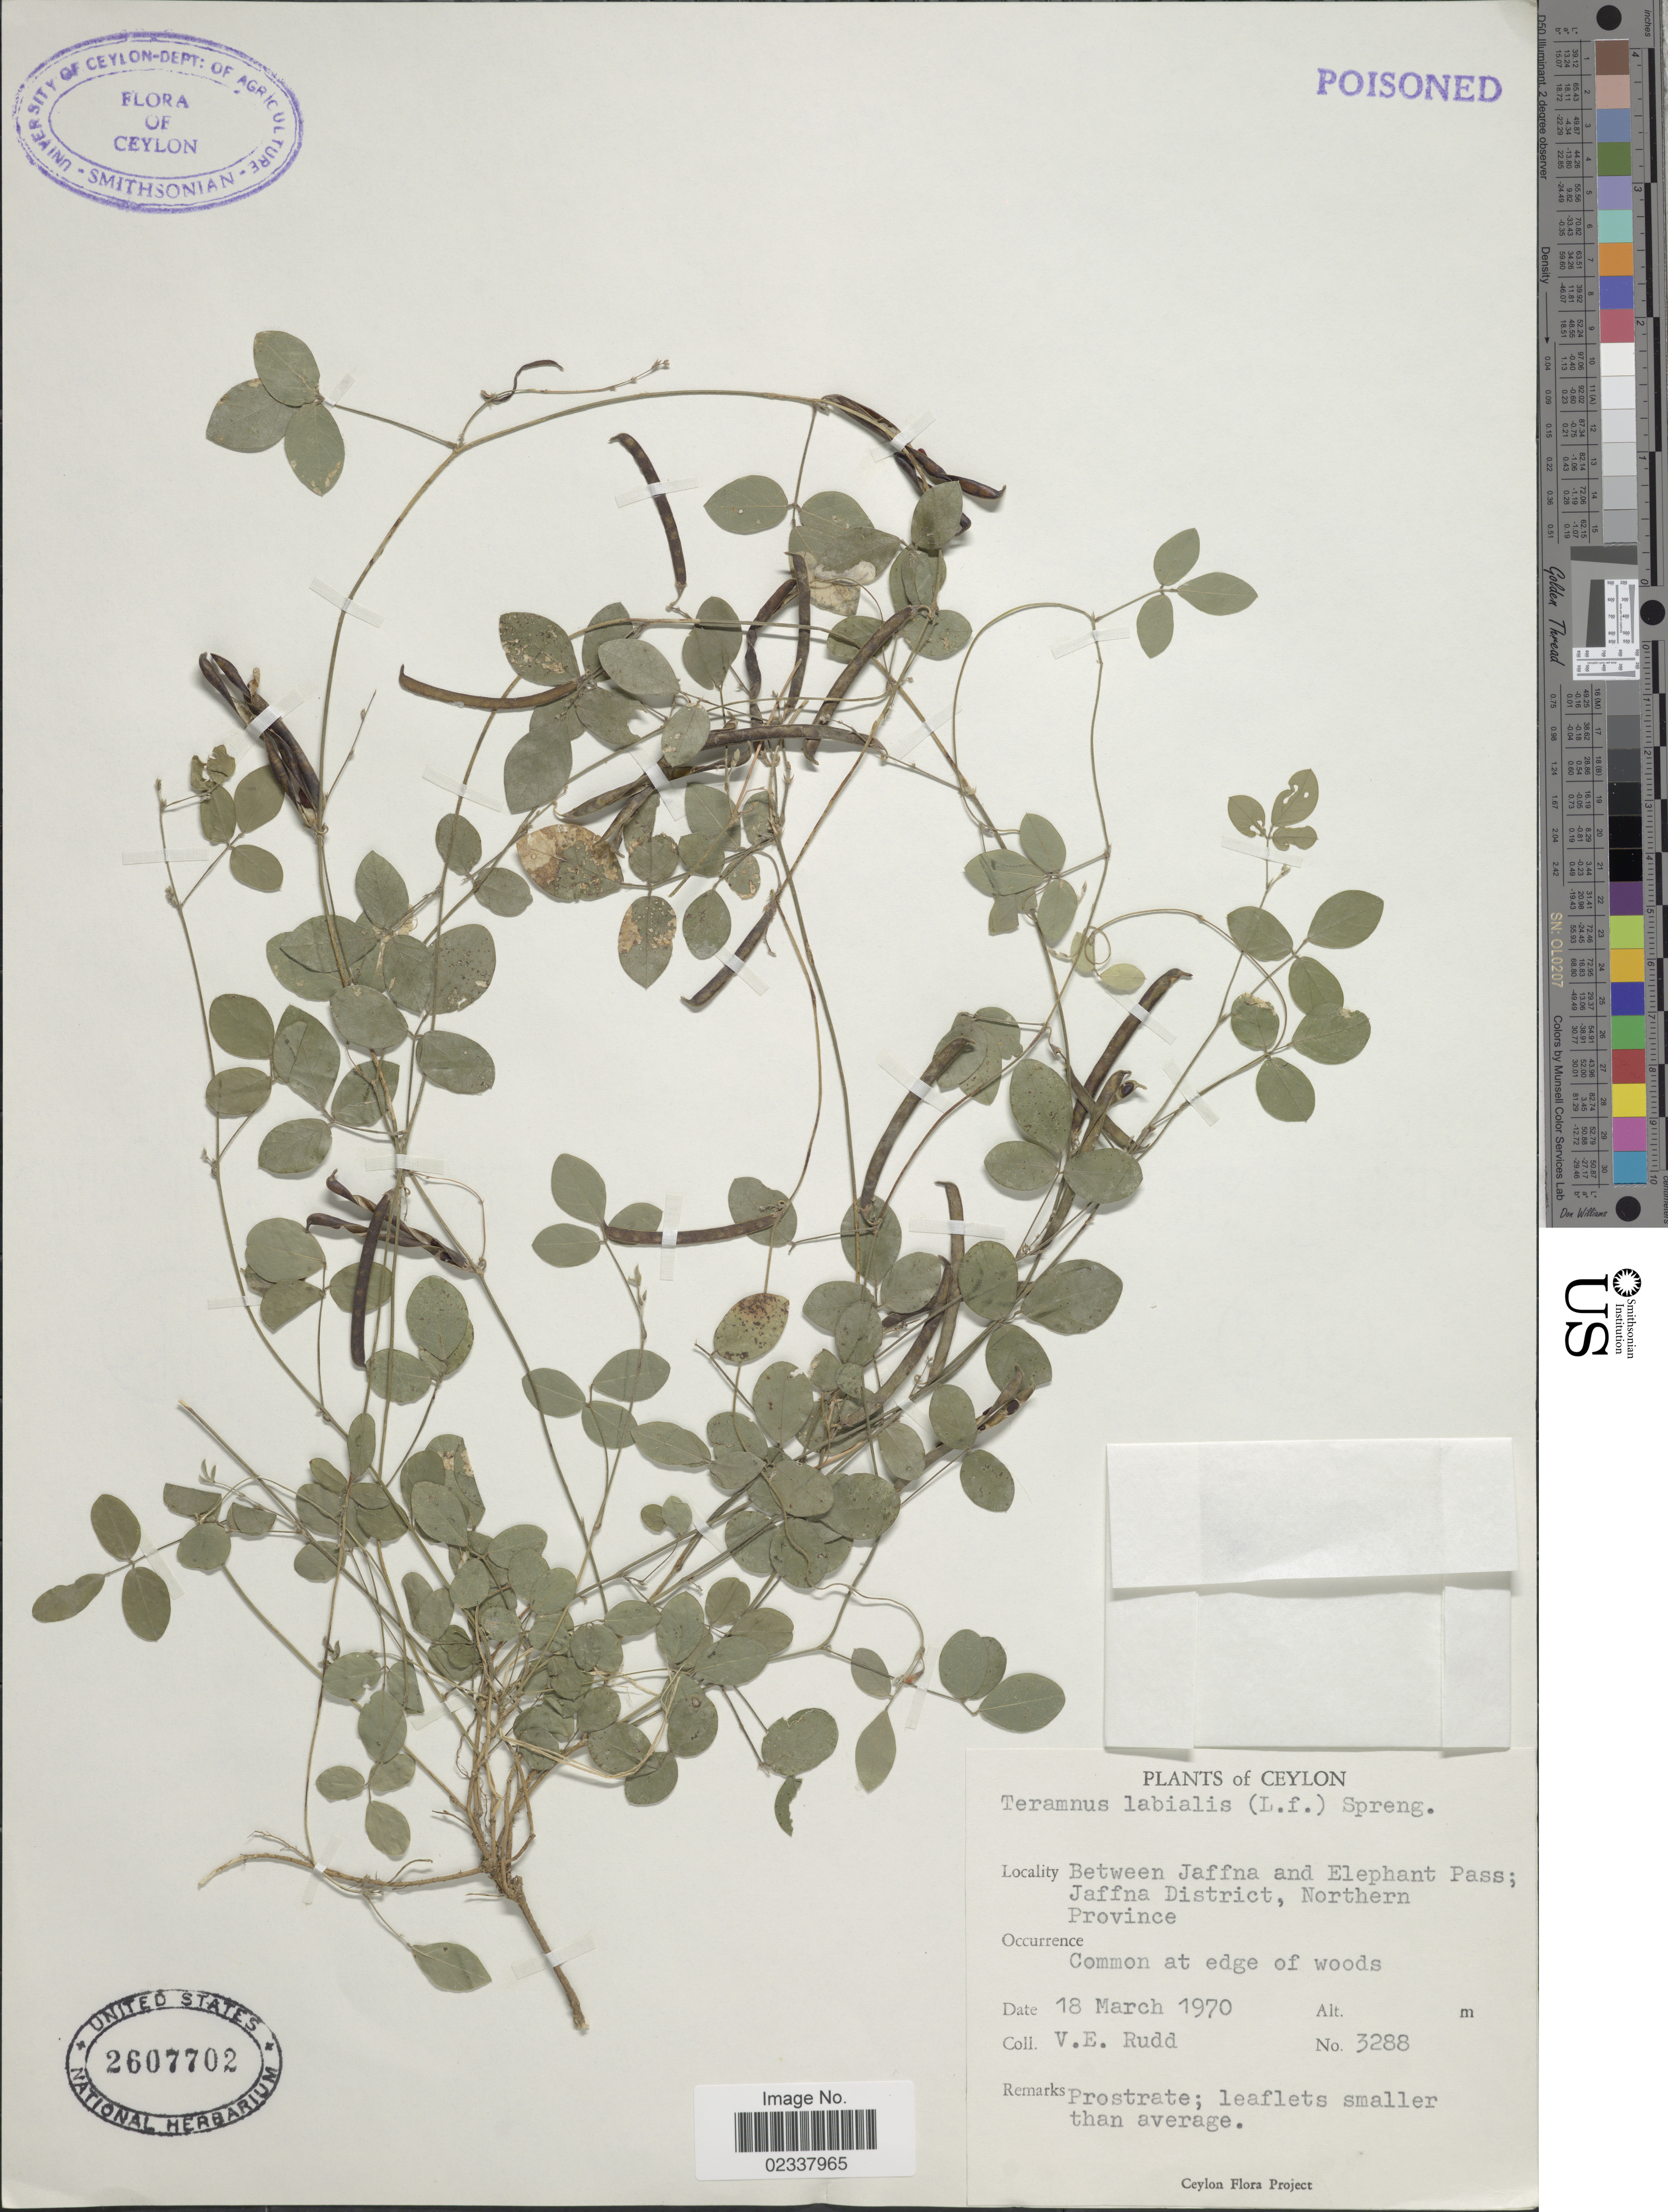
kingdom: Plantae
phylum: Tracheophyta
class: Magnoliopsida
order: Fabales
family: Fabaceae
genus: Teramnus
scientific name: Teramnus labialis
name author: (L. f.) Spreng.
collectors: V. E. Rudd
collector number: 3288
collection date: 1970-03-18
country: Sri Lanka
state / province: Northern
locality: Ceylon, Between Jaffna and Elephant Pass; Jaffna District, Common at edge of woods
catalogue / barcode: US 2607702